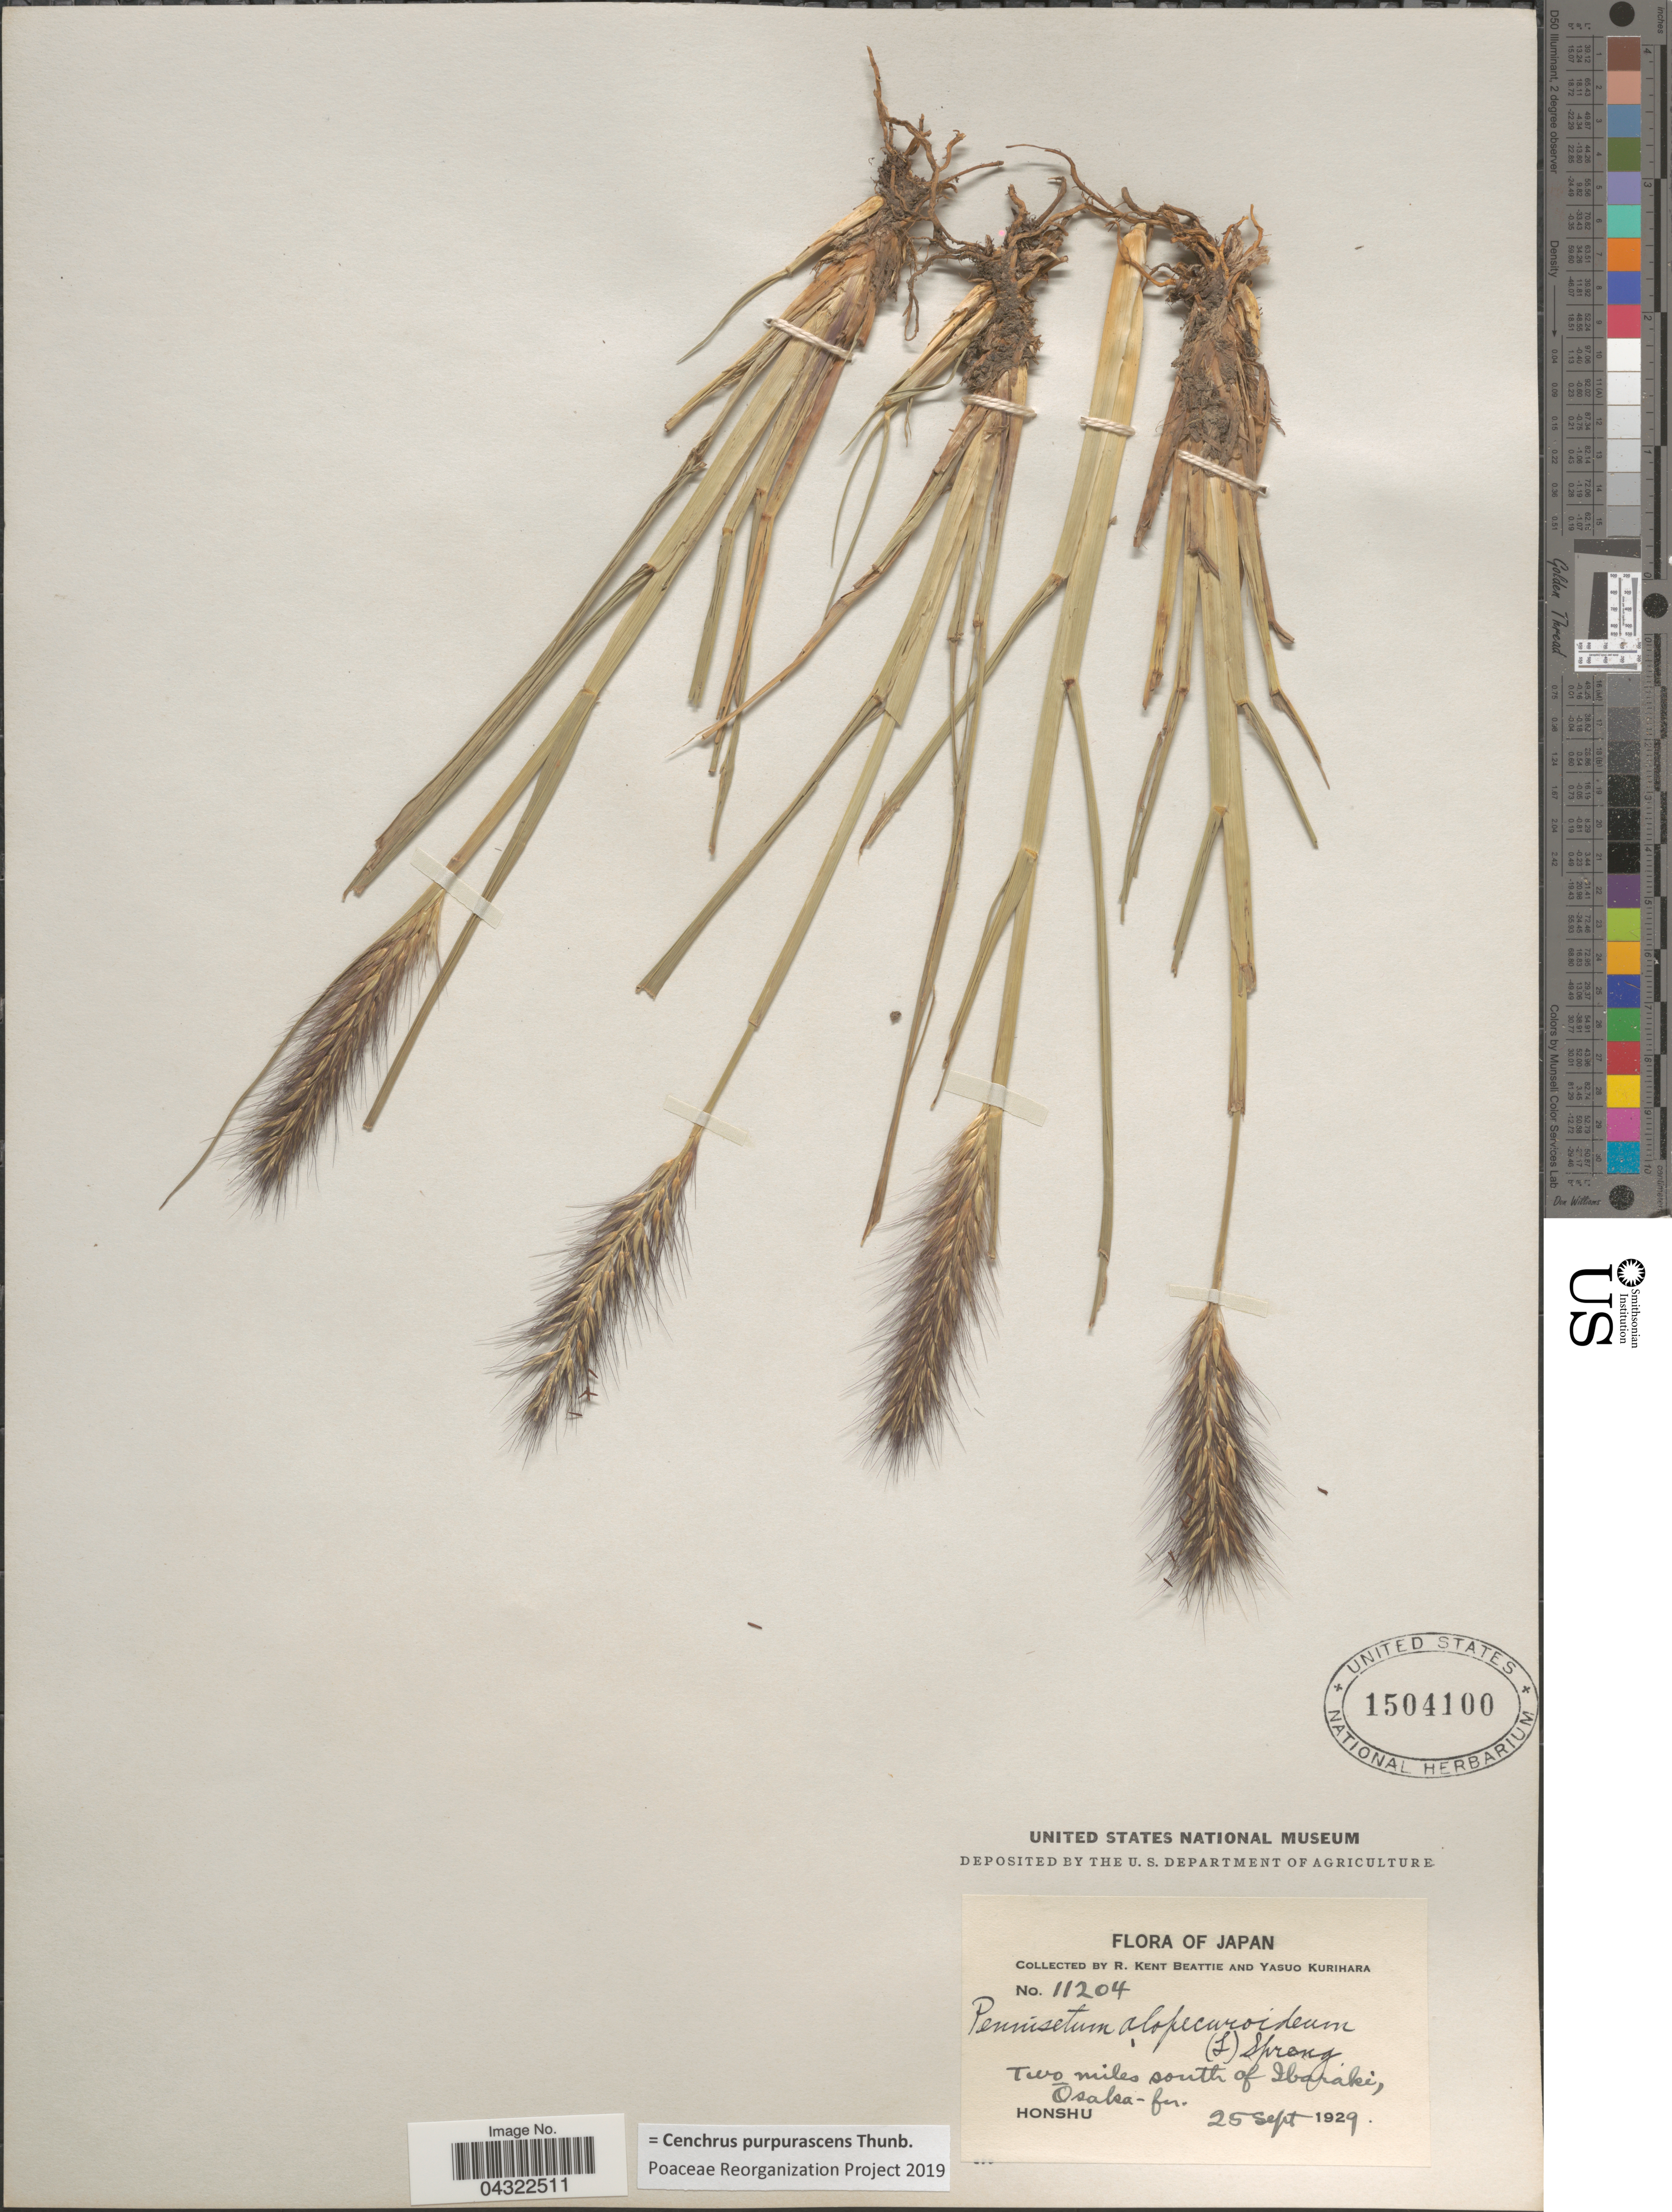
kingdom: Plantae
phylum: Tracheophyta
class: Liliopsida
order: Poales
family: Poaceae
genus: Cenchrus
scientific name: Cenchrus purpurascens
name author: Thunb.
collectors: R. K. Beattie & Y. Kurihara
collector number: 11204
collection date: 1929-09-25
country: Japan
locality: Two miles south of Ibaraki, Osaka-fu. Honshu.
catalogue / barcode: US 1504100